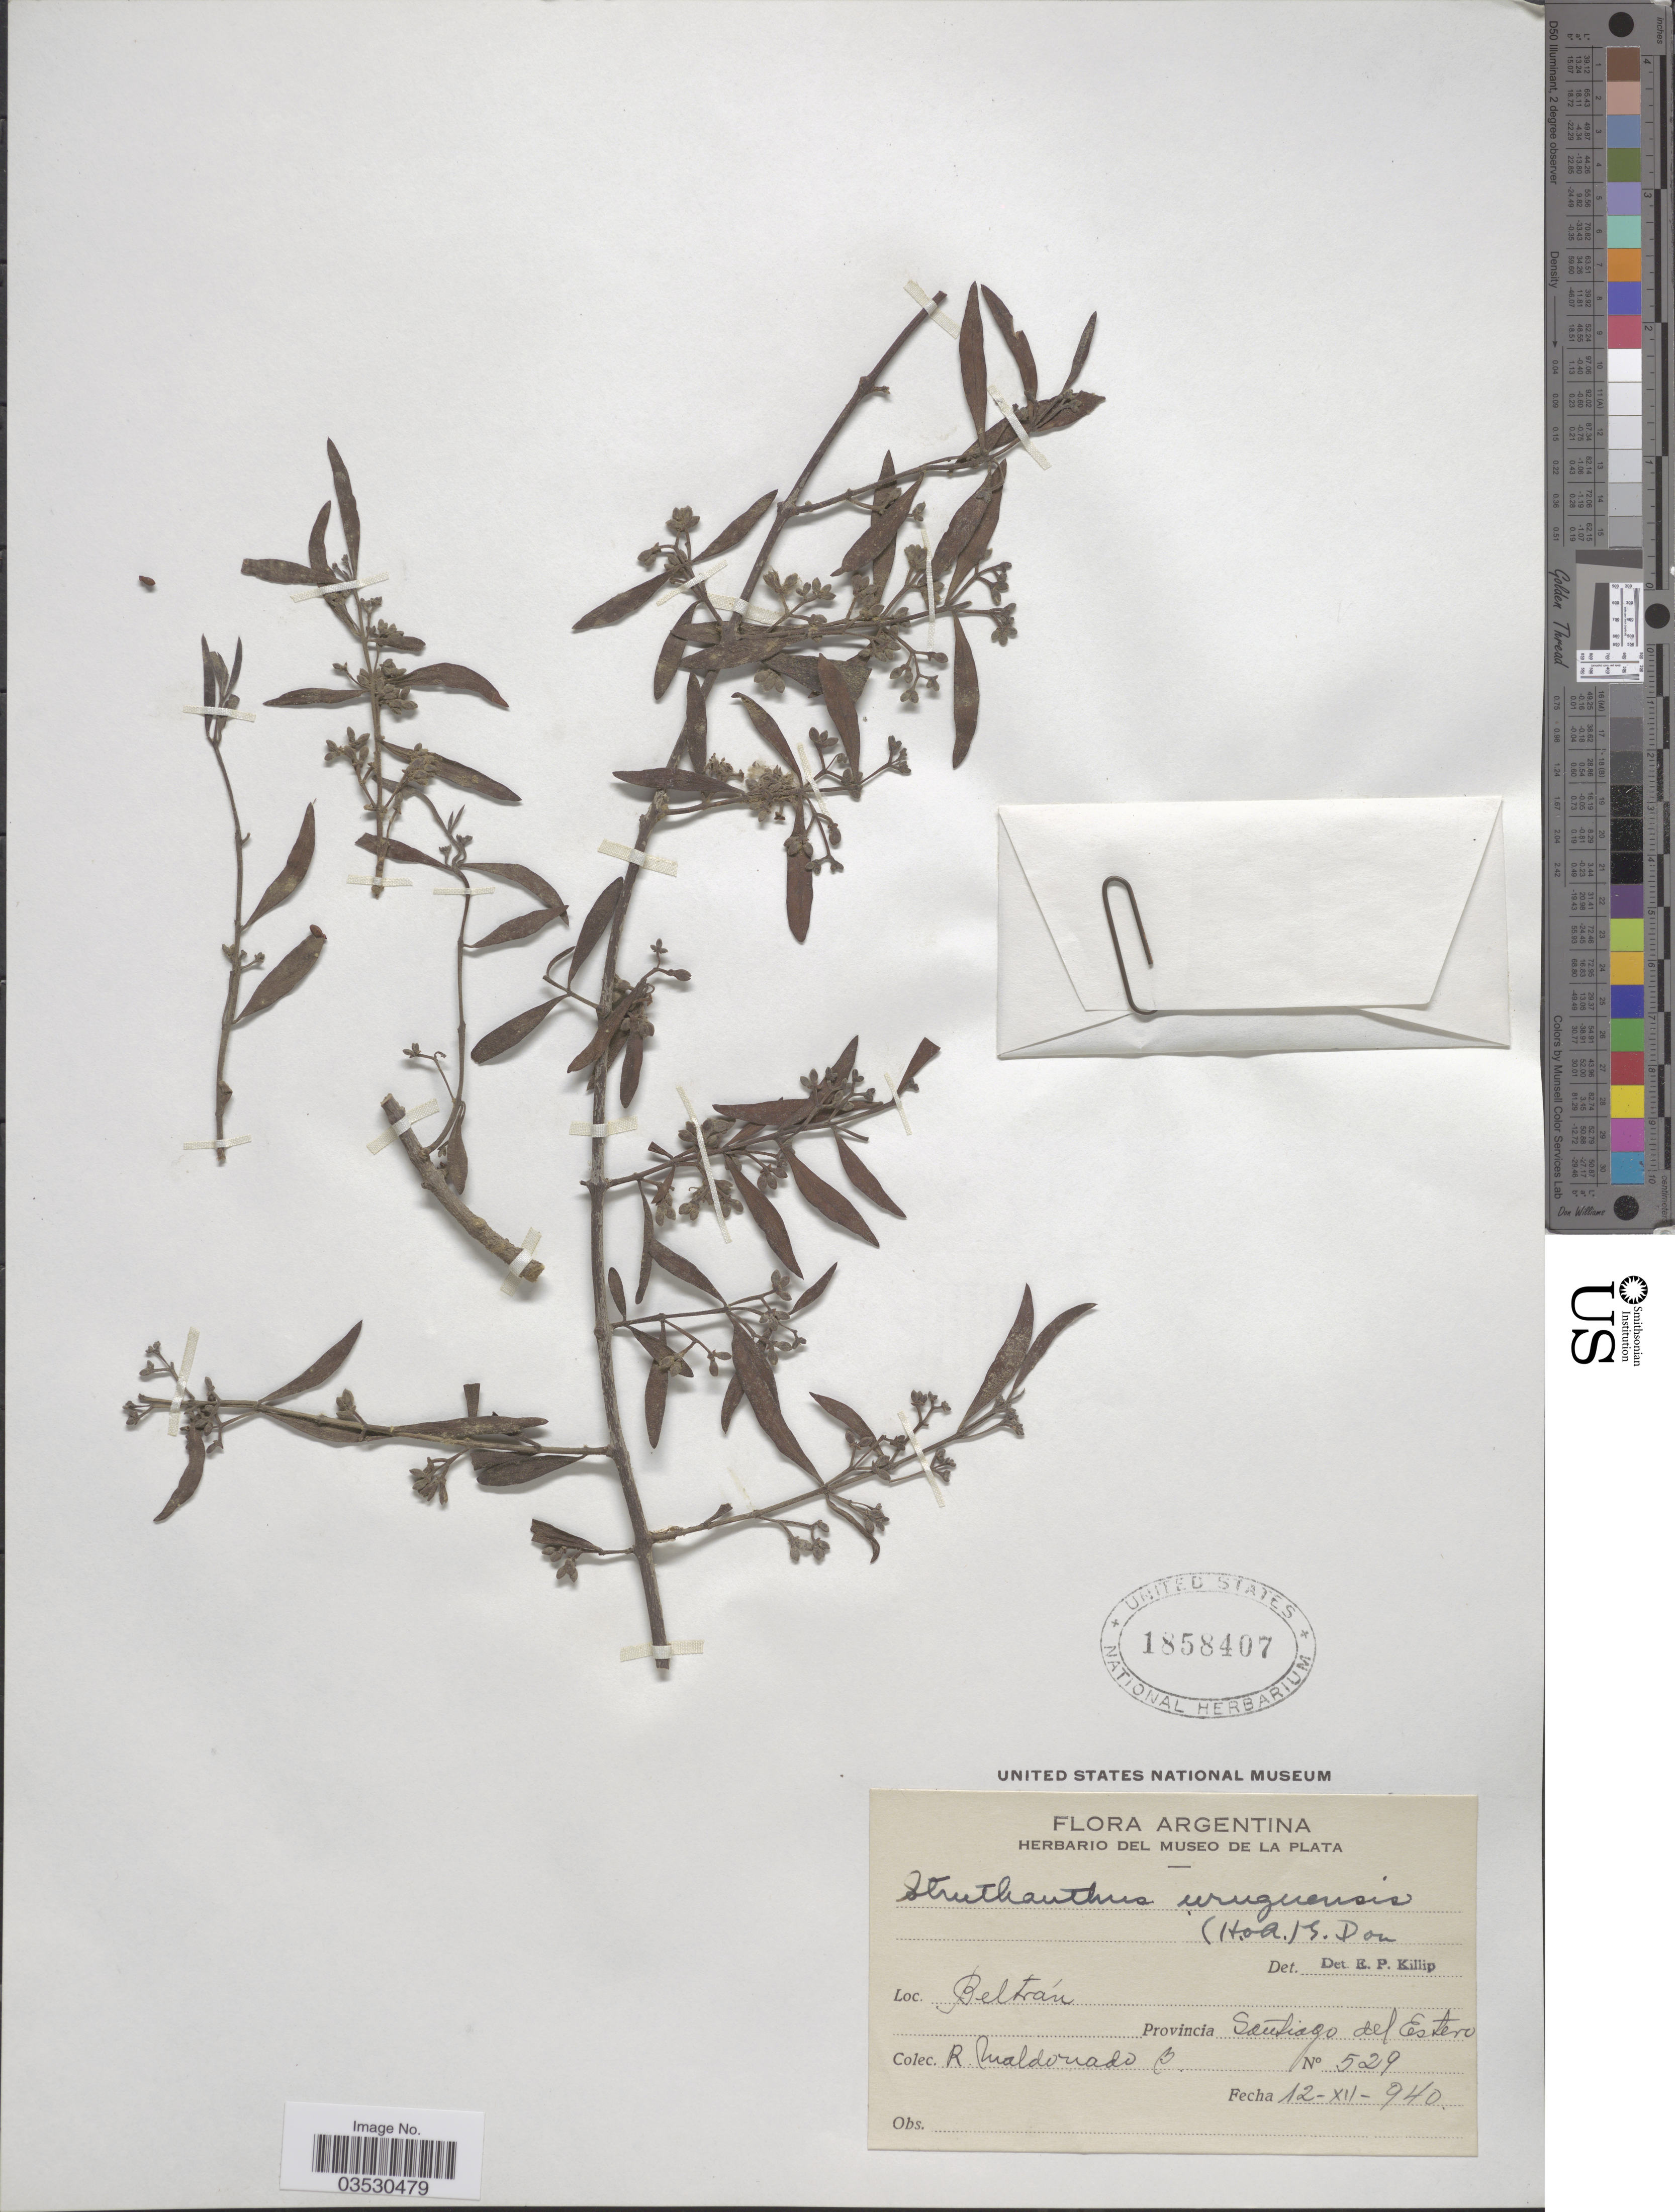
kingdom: Plantae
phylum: Tracheophyta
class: Magnoliopsida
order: Santalales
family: Loranthaceae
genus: Struthanthus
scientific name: Struthanthus uraguensis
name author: G. Don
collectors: R. Maldonado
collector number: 529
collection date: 1940-12-12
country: Argentina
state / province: Santiago del Estero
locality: Beltrán.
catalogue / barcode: US 1858407